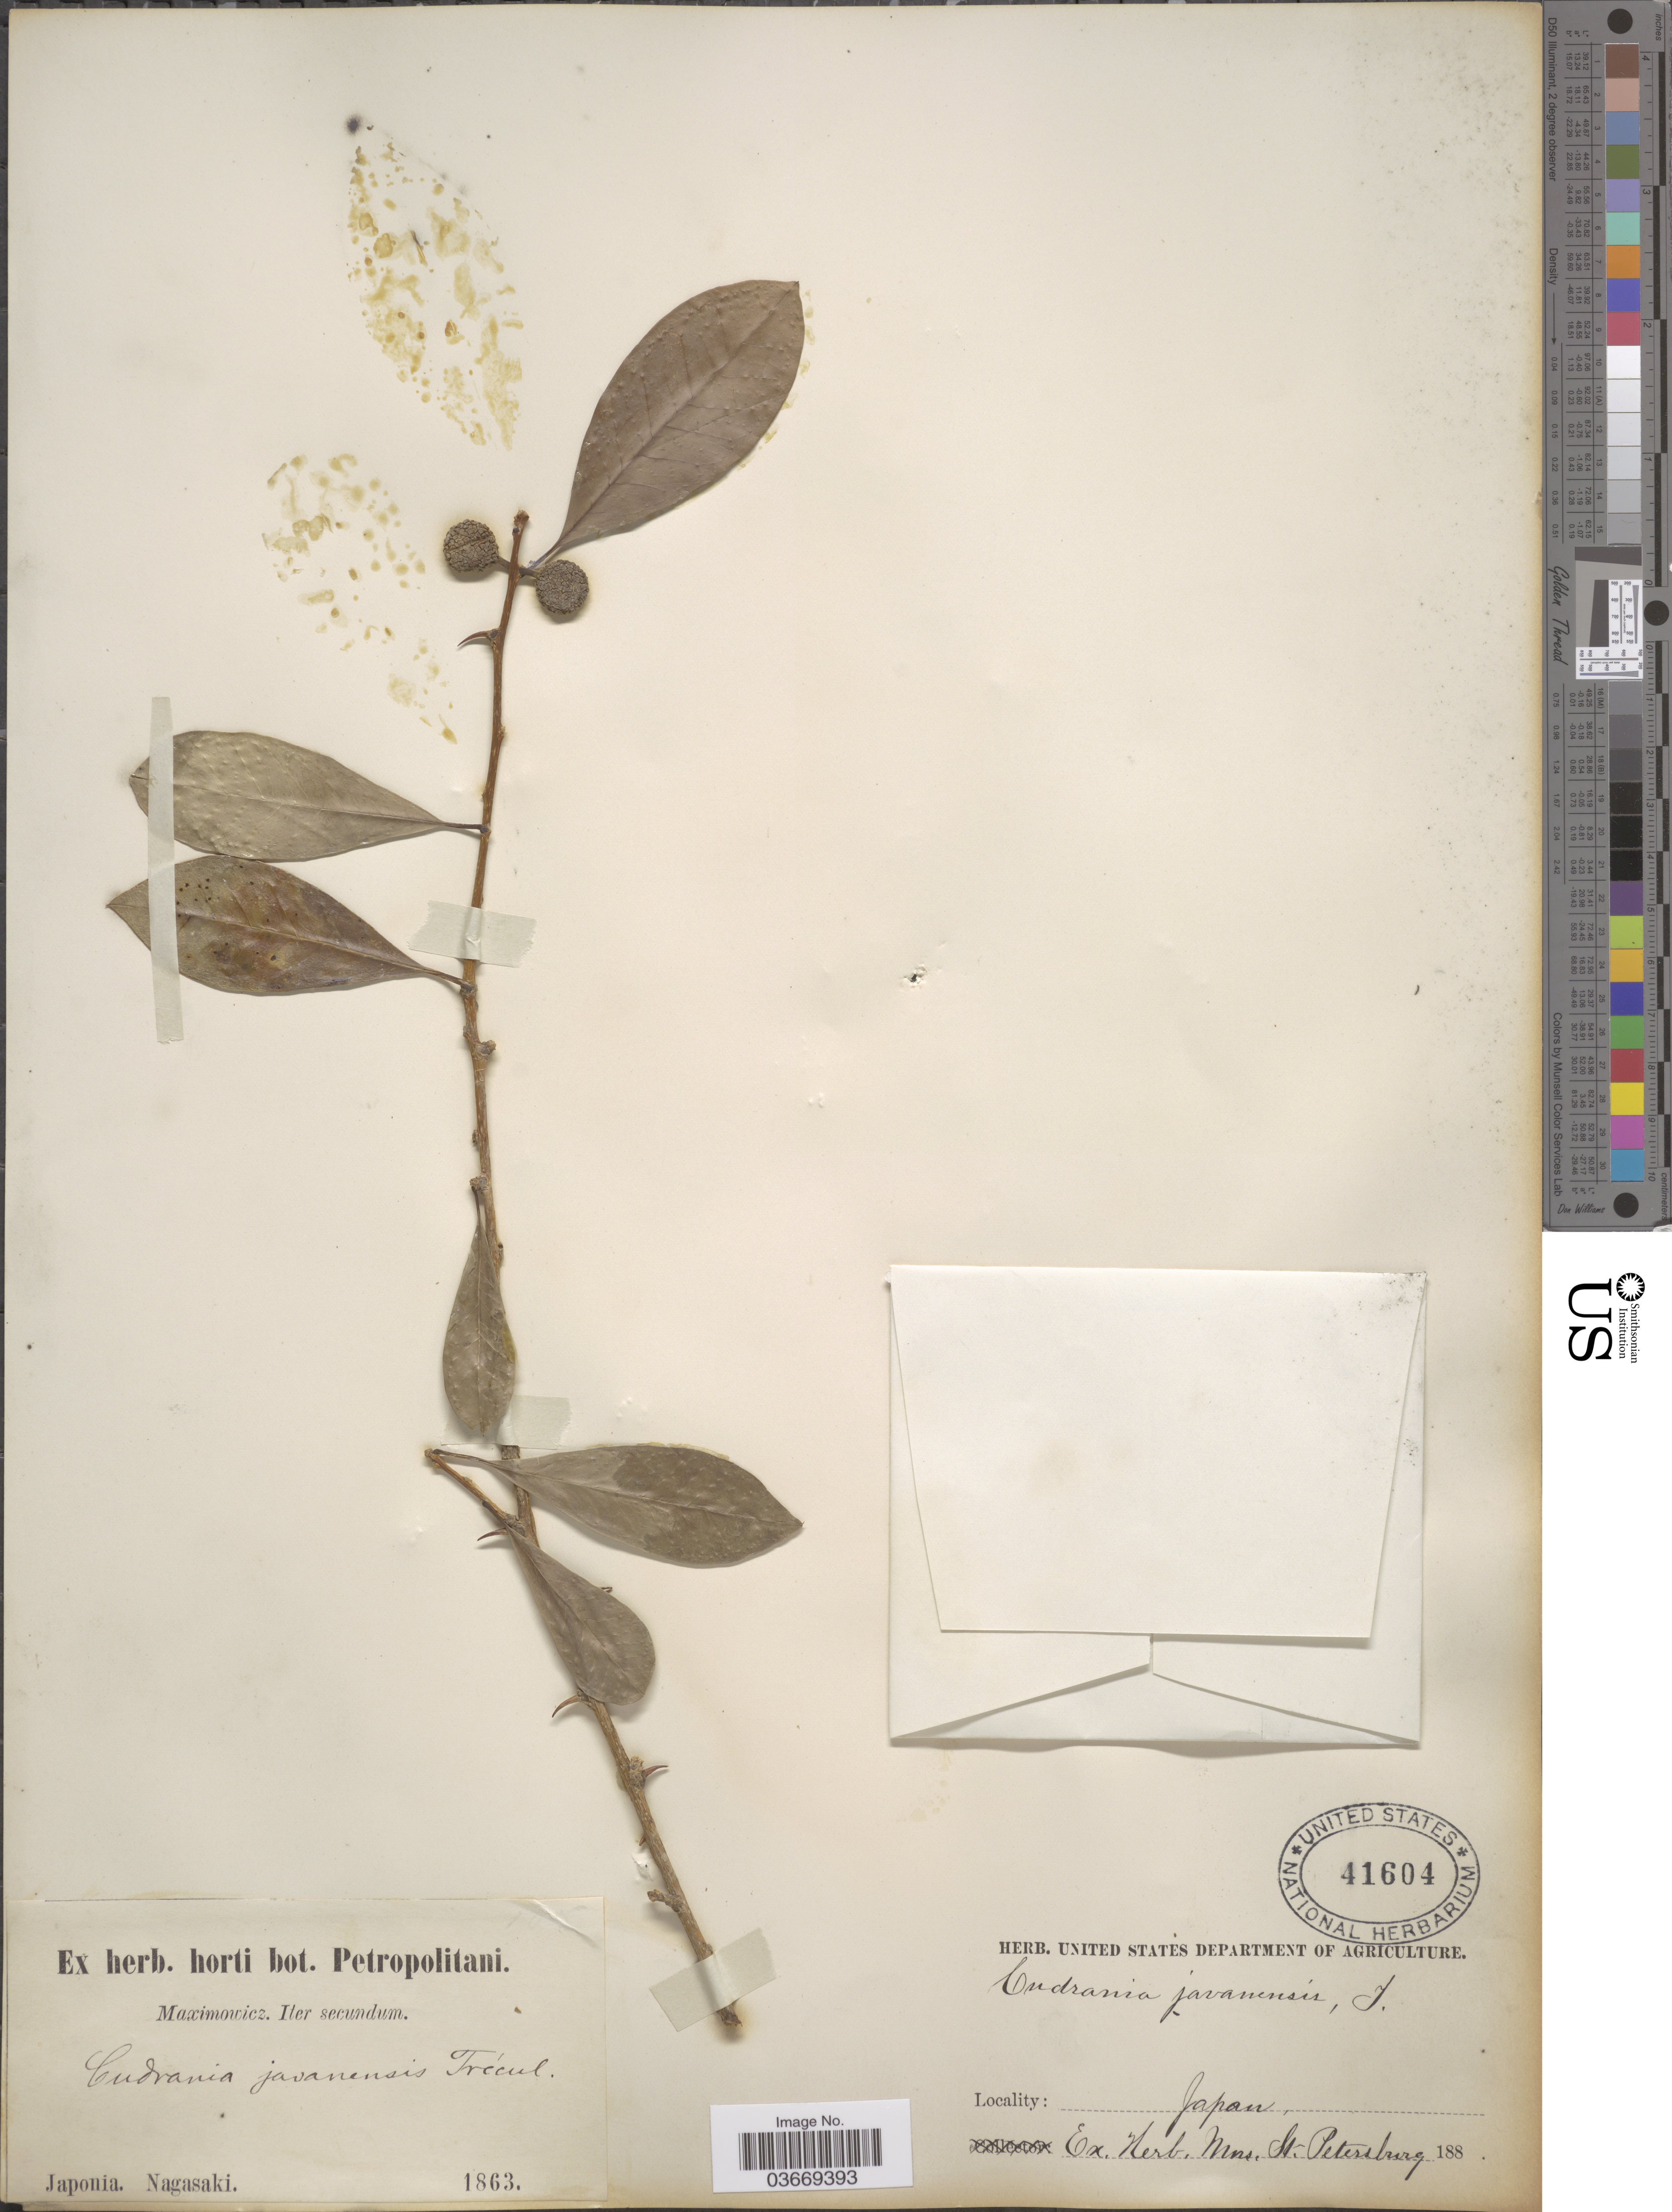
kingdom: Plantae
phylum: Tracheophyta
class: Magnoliopsida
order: Rosales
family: Moraceae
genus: Maclura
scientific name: Maclura cochinchinensis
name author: (Lour.) Corner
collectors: Maximowicz, --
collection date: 1863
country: Japan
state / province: Nagasaki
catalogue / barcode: US 41604